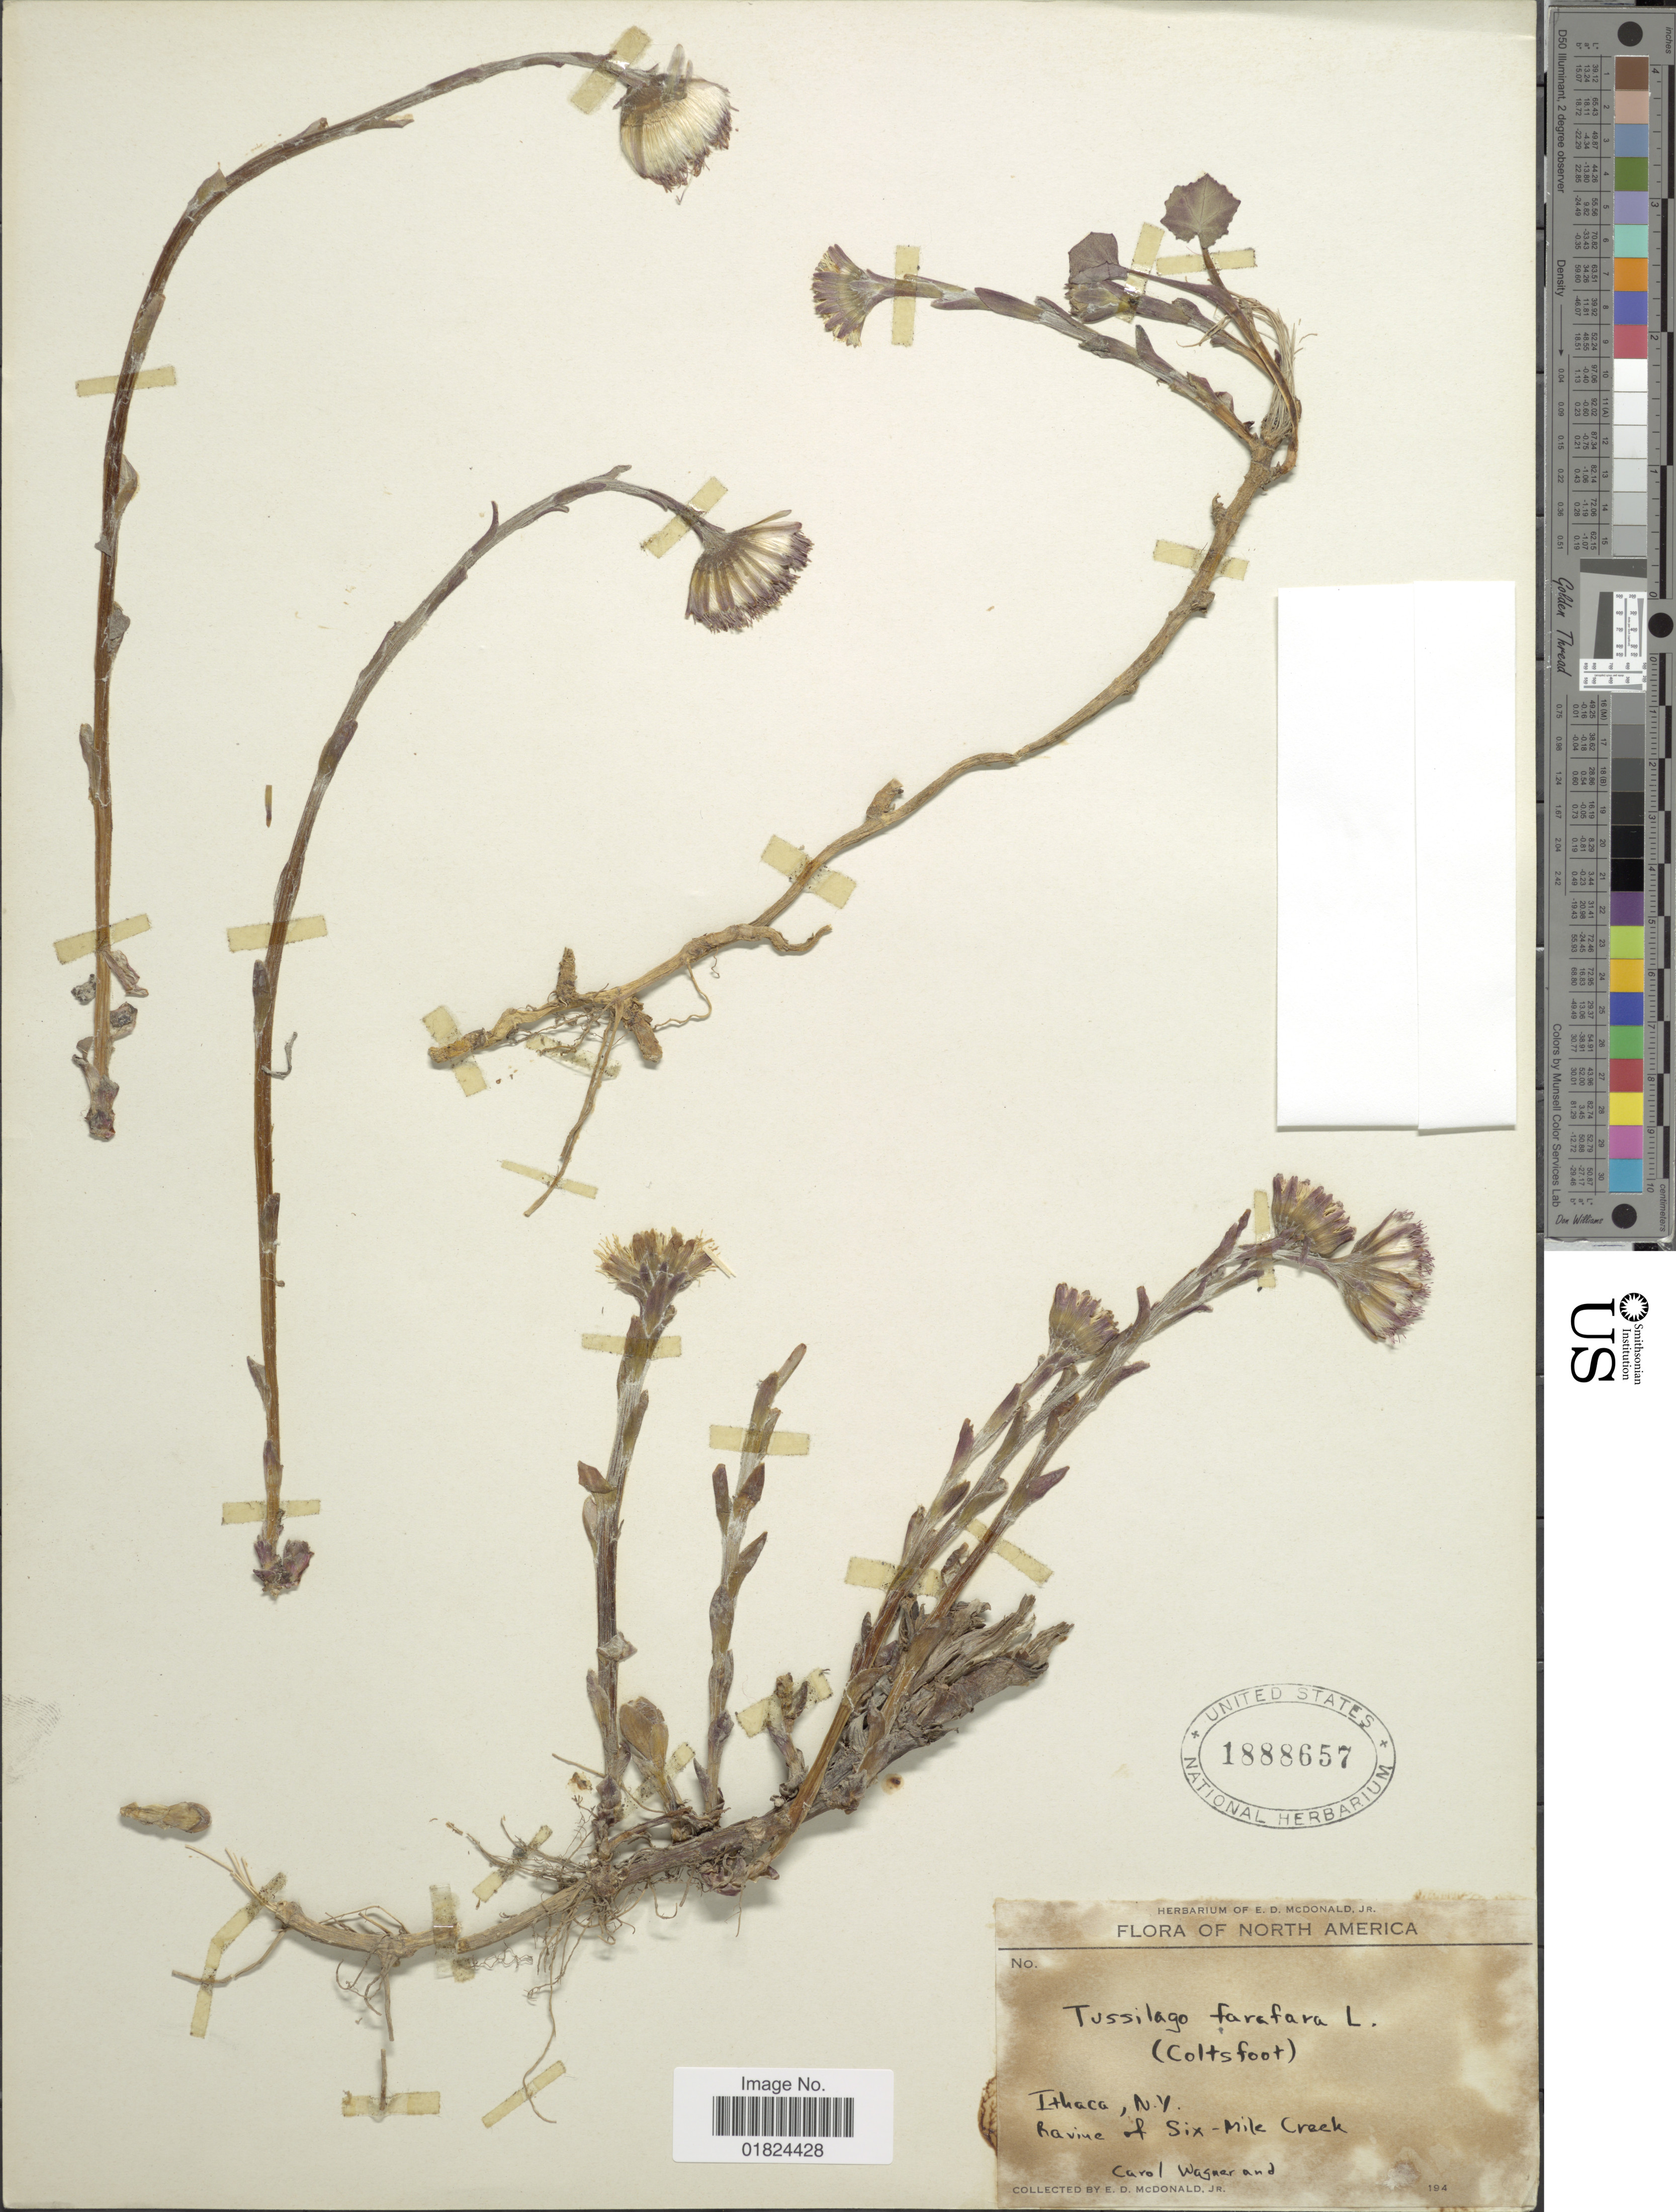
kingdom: Plantae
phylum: Tracheophyta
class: Magnoliopsida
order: Asterales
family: Asteraceae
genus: Tussilago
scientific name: Tussilago farfara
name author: L.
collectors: C. Wagner & E. D. McDonald Jr.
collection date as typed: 194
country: United States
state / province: New York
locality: Ithaca, Ravine of Six-Mile Creek.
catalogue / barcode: US 1888657